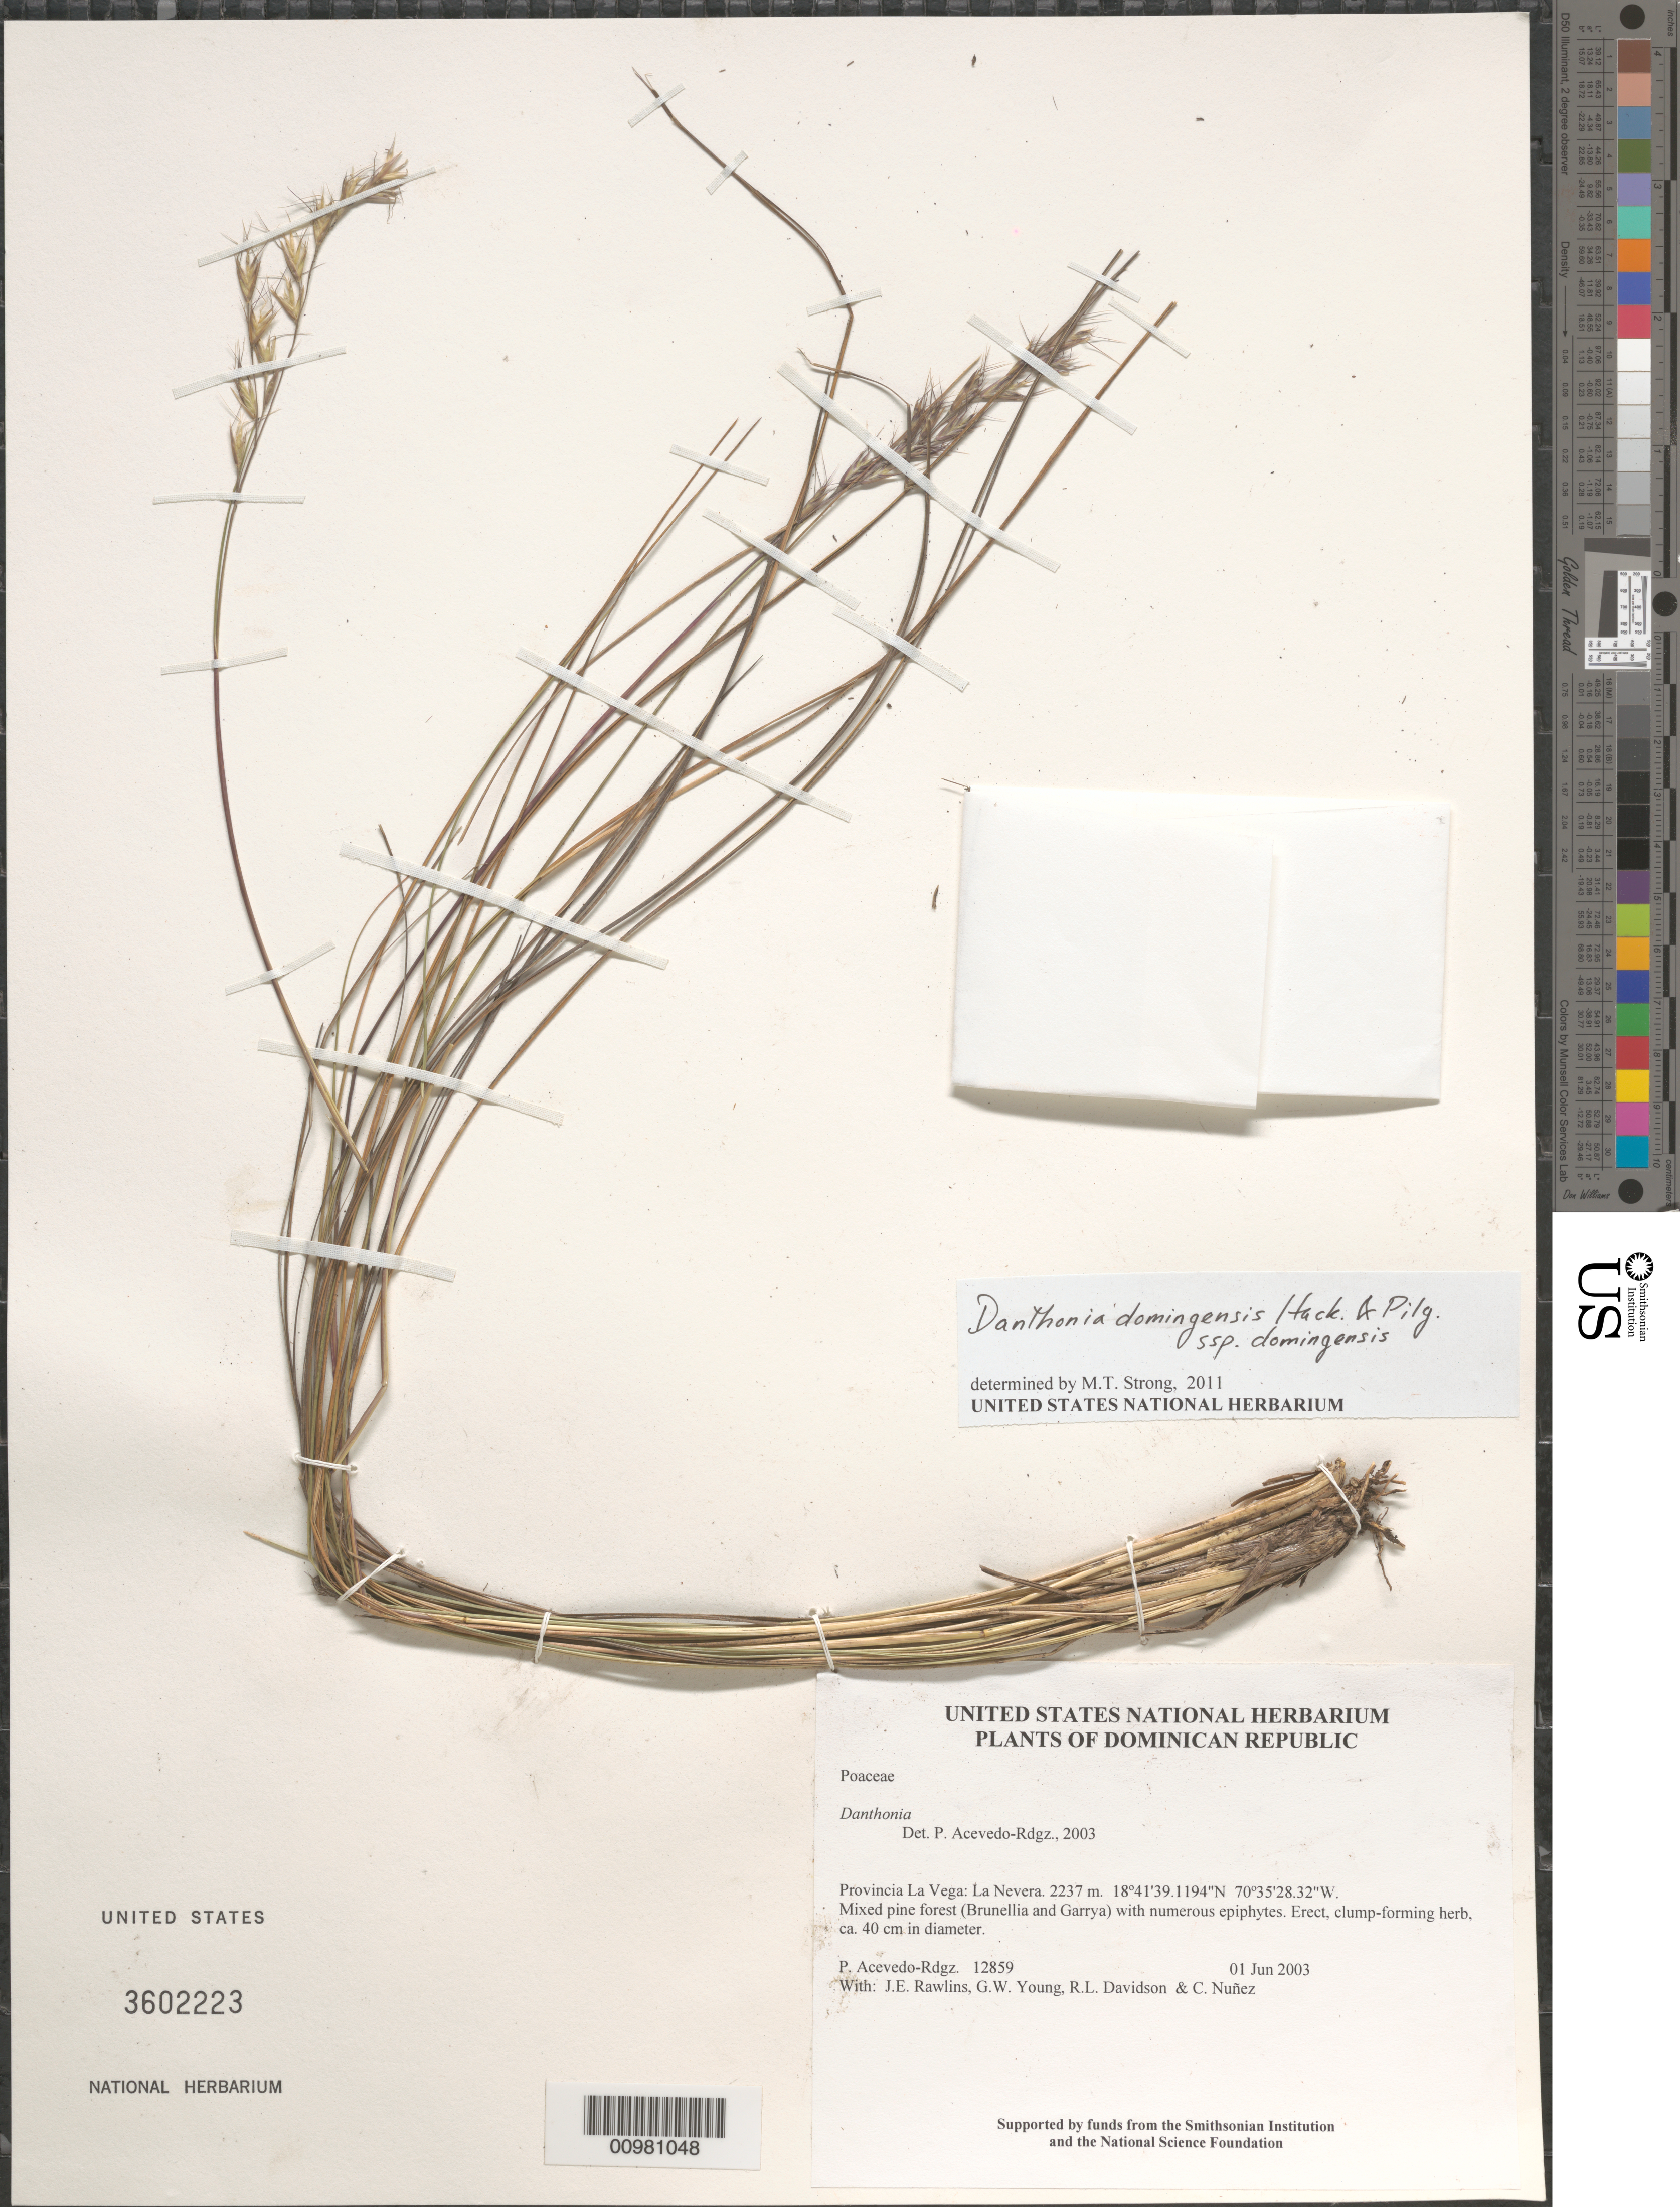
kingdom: Plantae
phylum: Tracheophyta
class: Liliopsida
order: Poales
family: Poaceae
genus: Danthonia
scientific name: Danthonia domingensis subsp. domingensis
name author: Hack. & Pilg.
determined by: Strong, M. T., (US), Smithsonian Institution - National Museum of Natural History (UNITED STATES)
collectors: P. Acevedo-Rodr., J. Rawlins, G. Young, R. Davidson & C. Nunez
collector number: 12859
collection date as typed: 01 Jun 2003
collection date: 2003-06-01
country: Dominican Republic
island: Hispaniola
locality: Provincia La Vega: La Nevera.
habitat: Mixed pine forest (Brunellia and Garrya) with numerous epiphytes.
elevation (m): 2237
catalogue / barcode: US 3602223